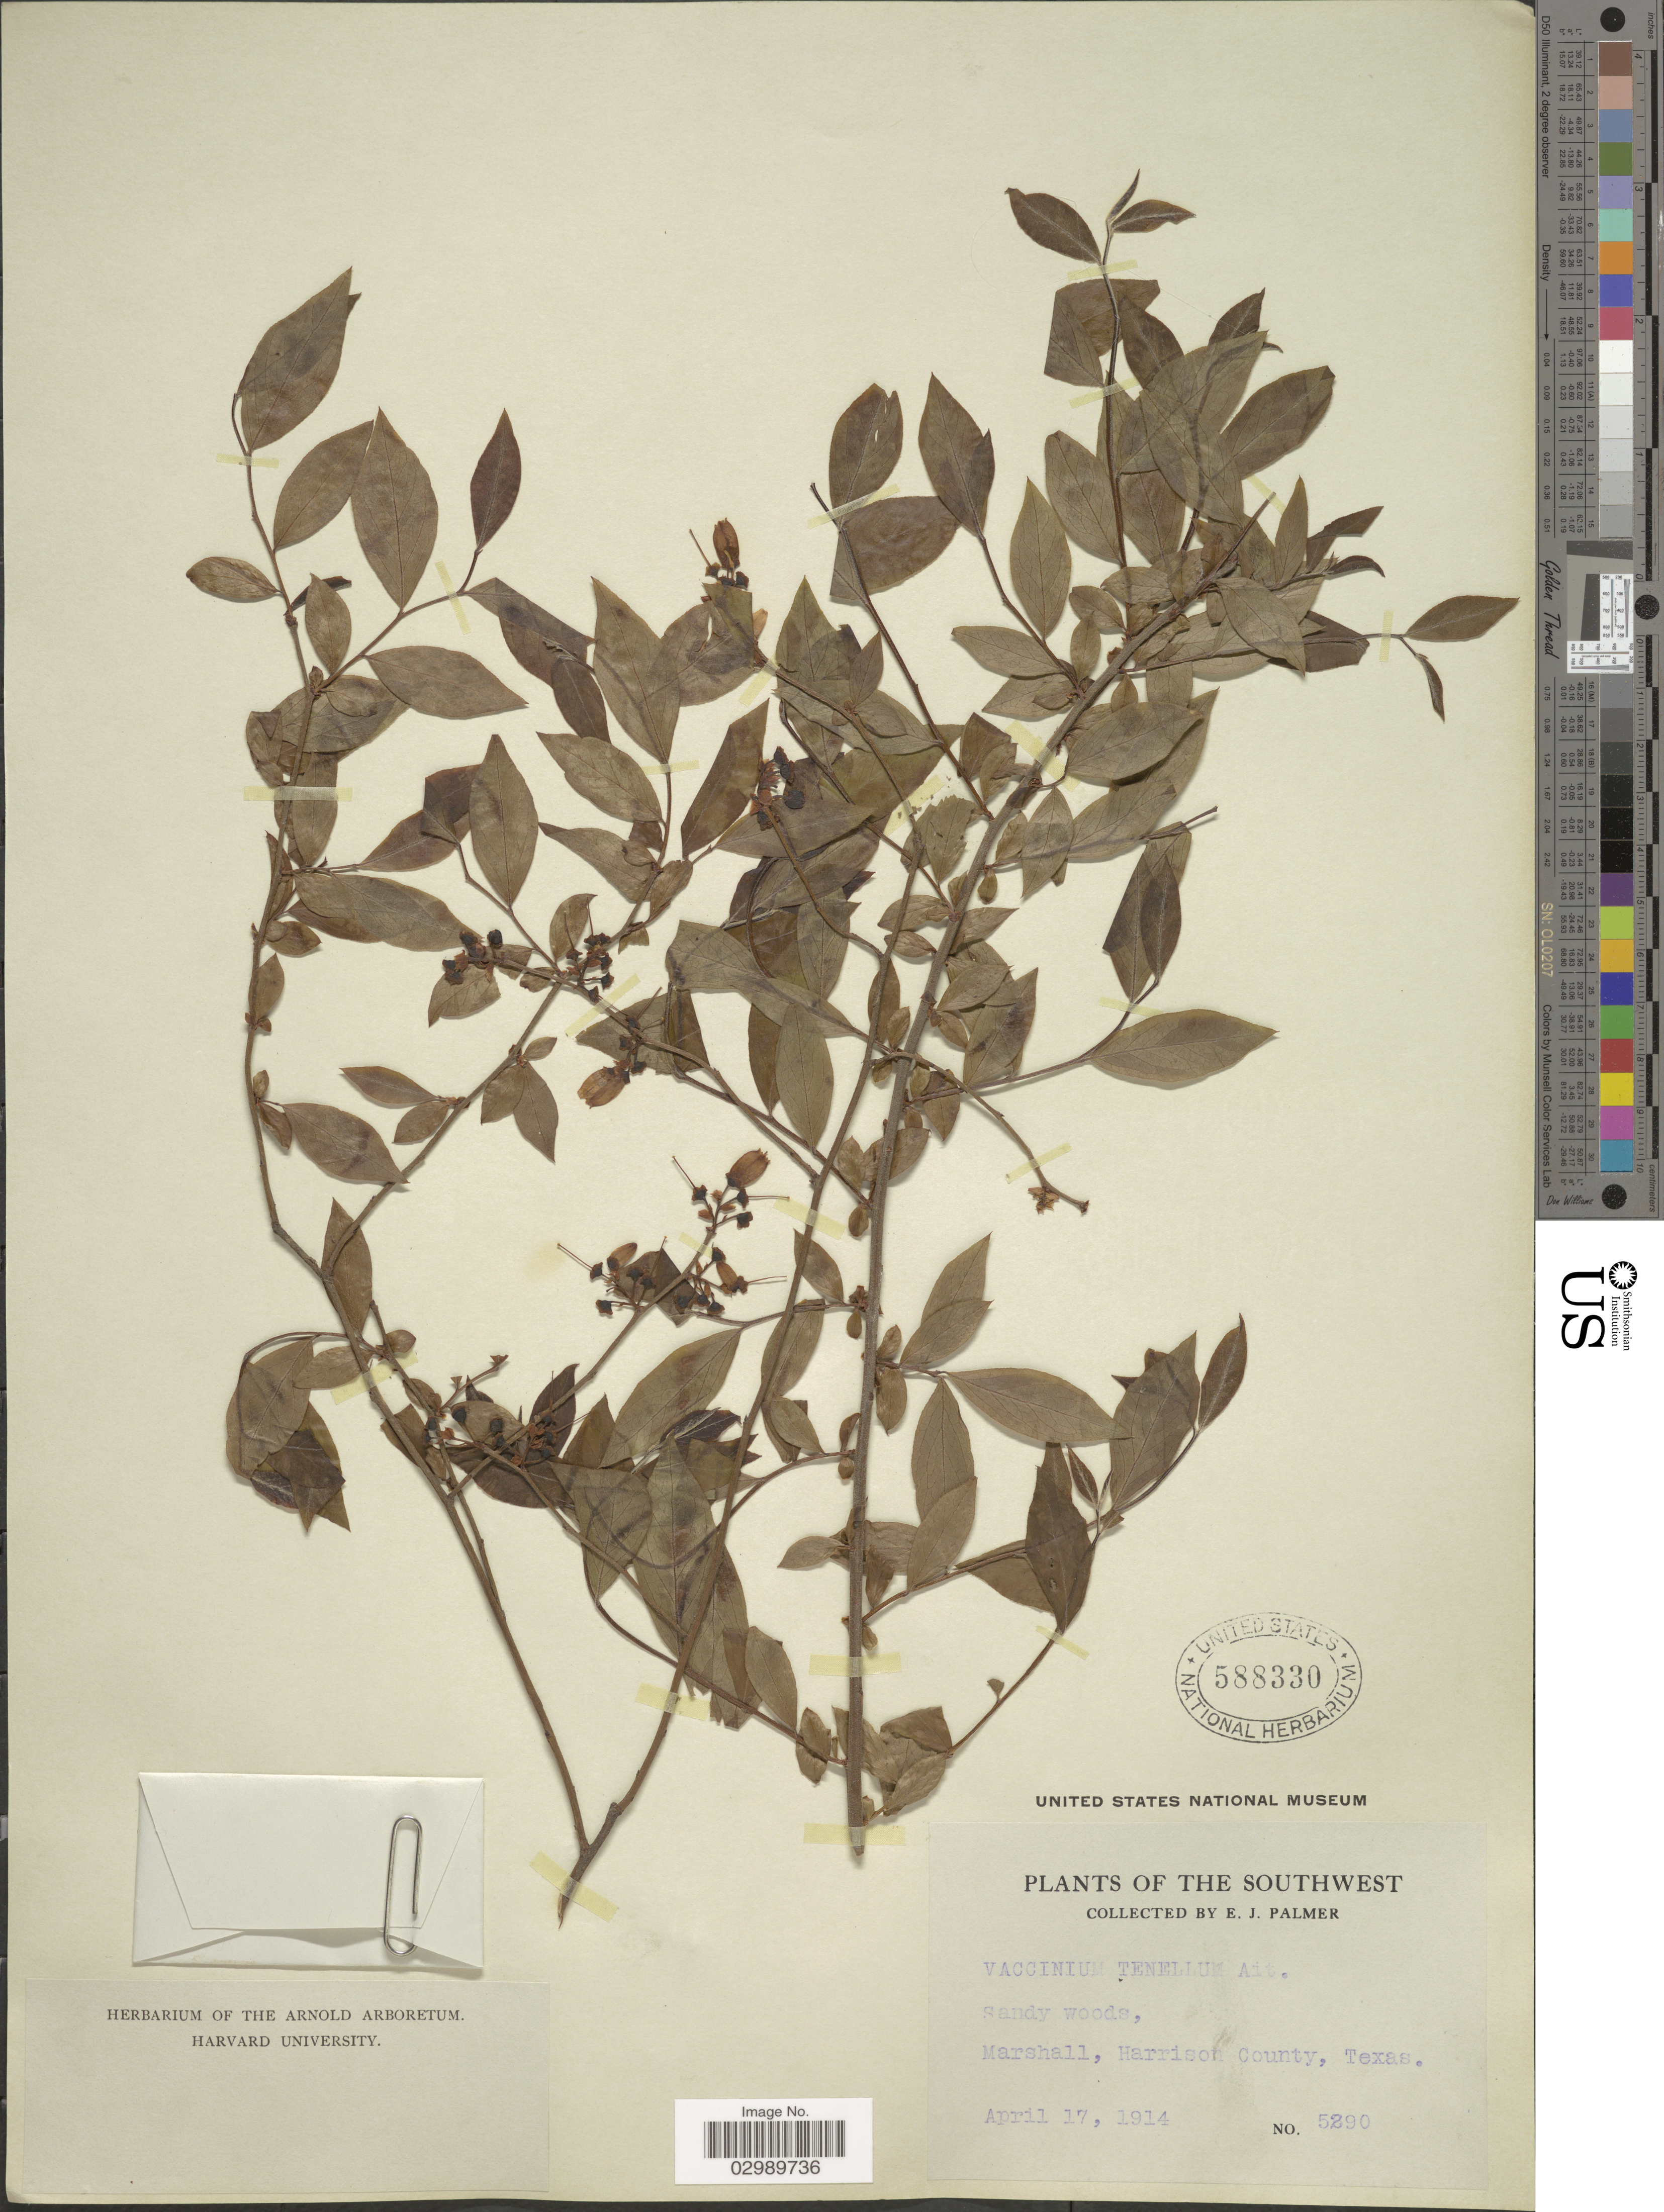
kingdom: Plantae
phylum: Tracheophyta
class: Magnoliopsida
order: Ericales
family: Ericaceae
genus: Vaccinium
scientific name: Vaccinium tenellum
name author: Aiton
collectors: E. J. Palmer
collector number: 5290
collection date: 1914-04-17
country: United States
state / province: Texas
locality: Southwest. Marshall, Harrison County.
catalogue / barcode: US 588330